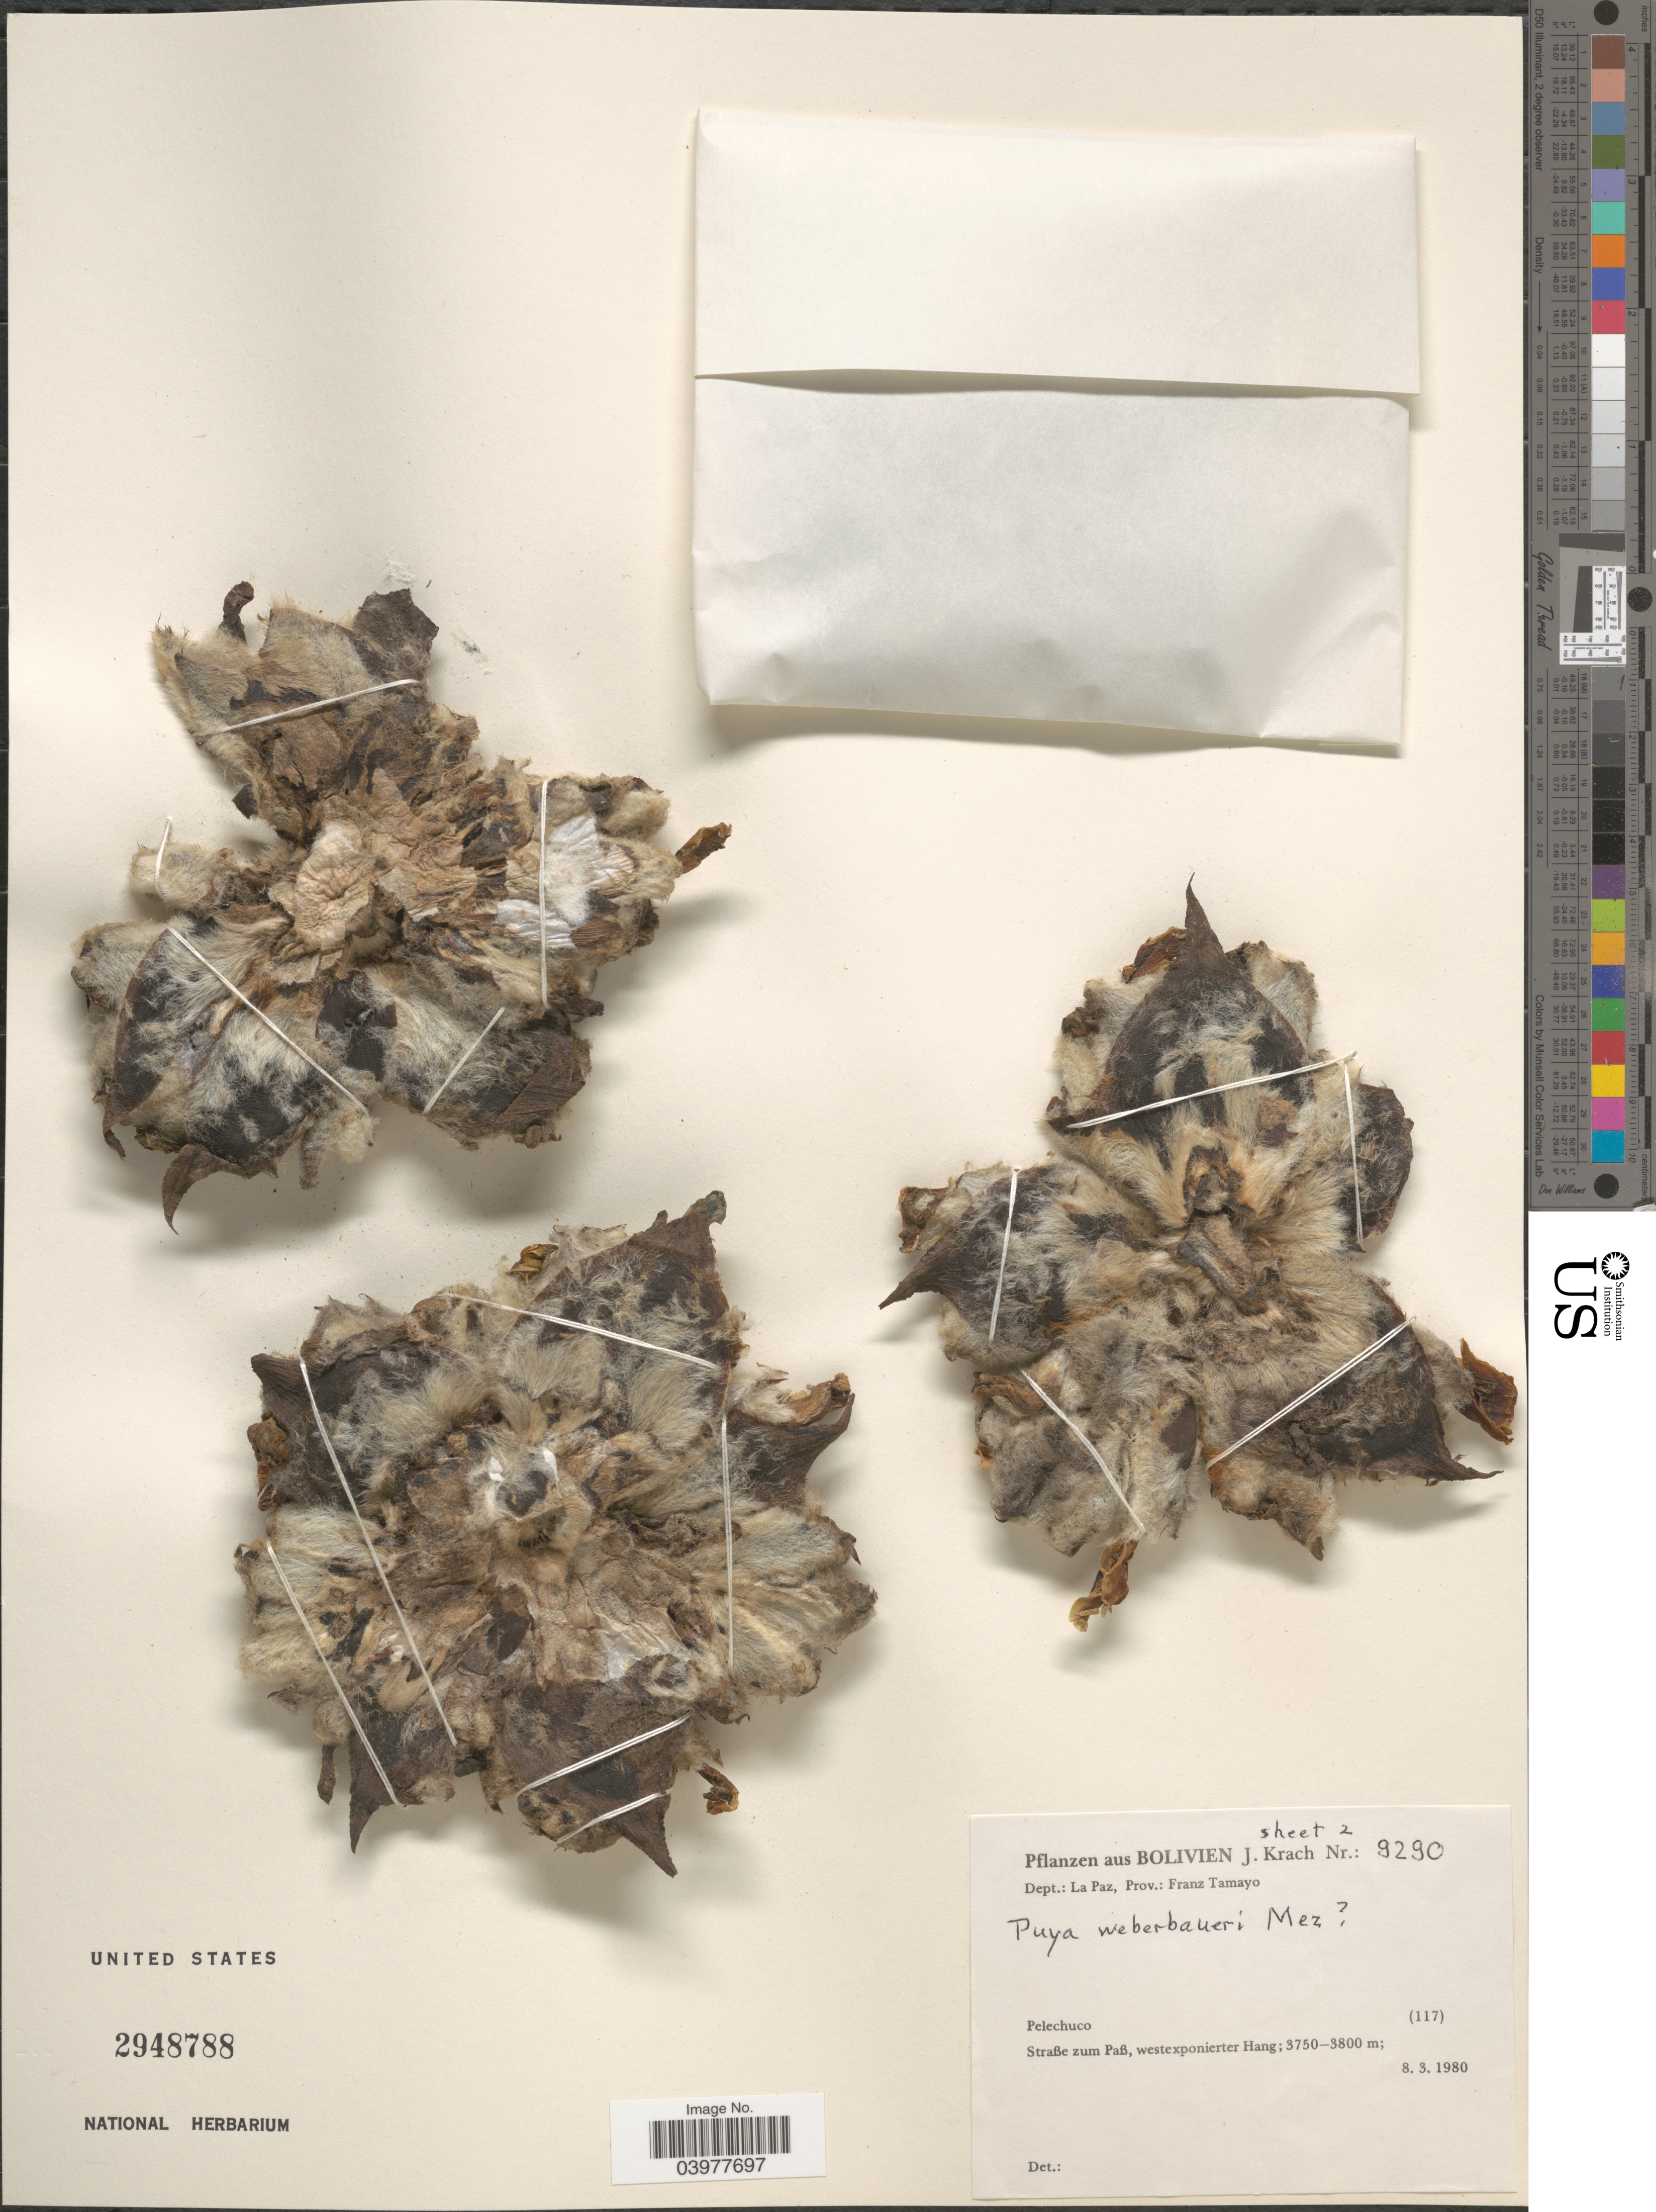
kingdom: Plantae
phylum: Tracheophyta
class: Liliopsida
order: Poales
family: Bromeliaceae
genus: Puya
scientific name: Puya weberbaueri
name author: Mez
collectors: J. Krach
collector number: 9290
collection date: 1980-03-08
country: Bolivia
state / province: La Paz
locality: Dept.: La Paz, Prov.: Franz Tamayo. Pelechuco. Straße zum Paß, westexponierter Hang.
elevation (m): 3750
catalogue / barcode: US 2948788